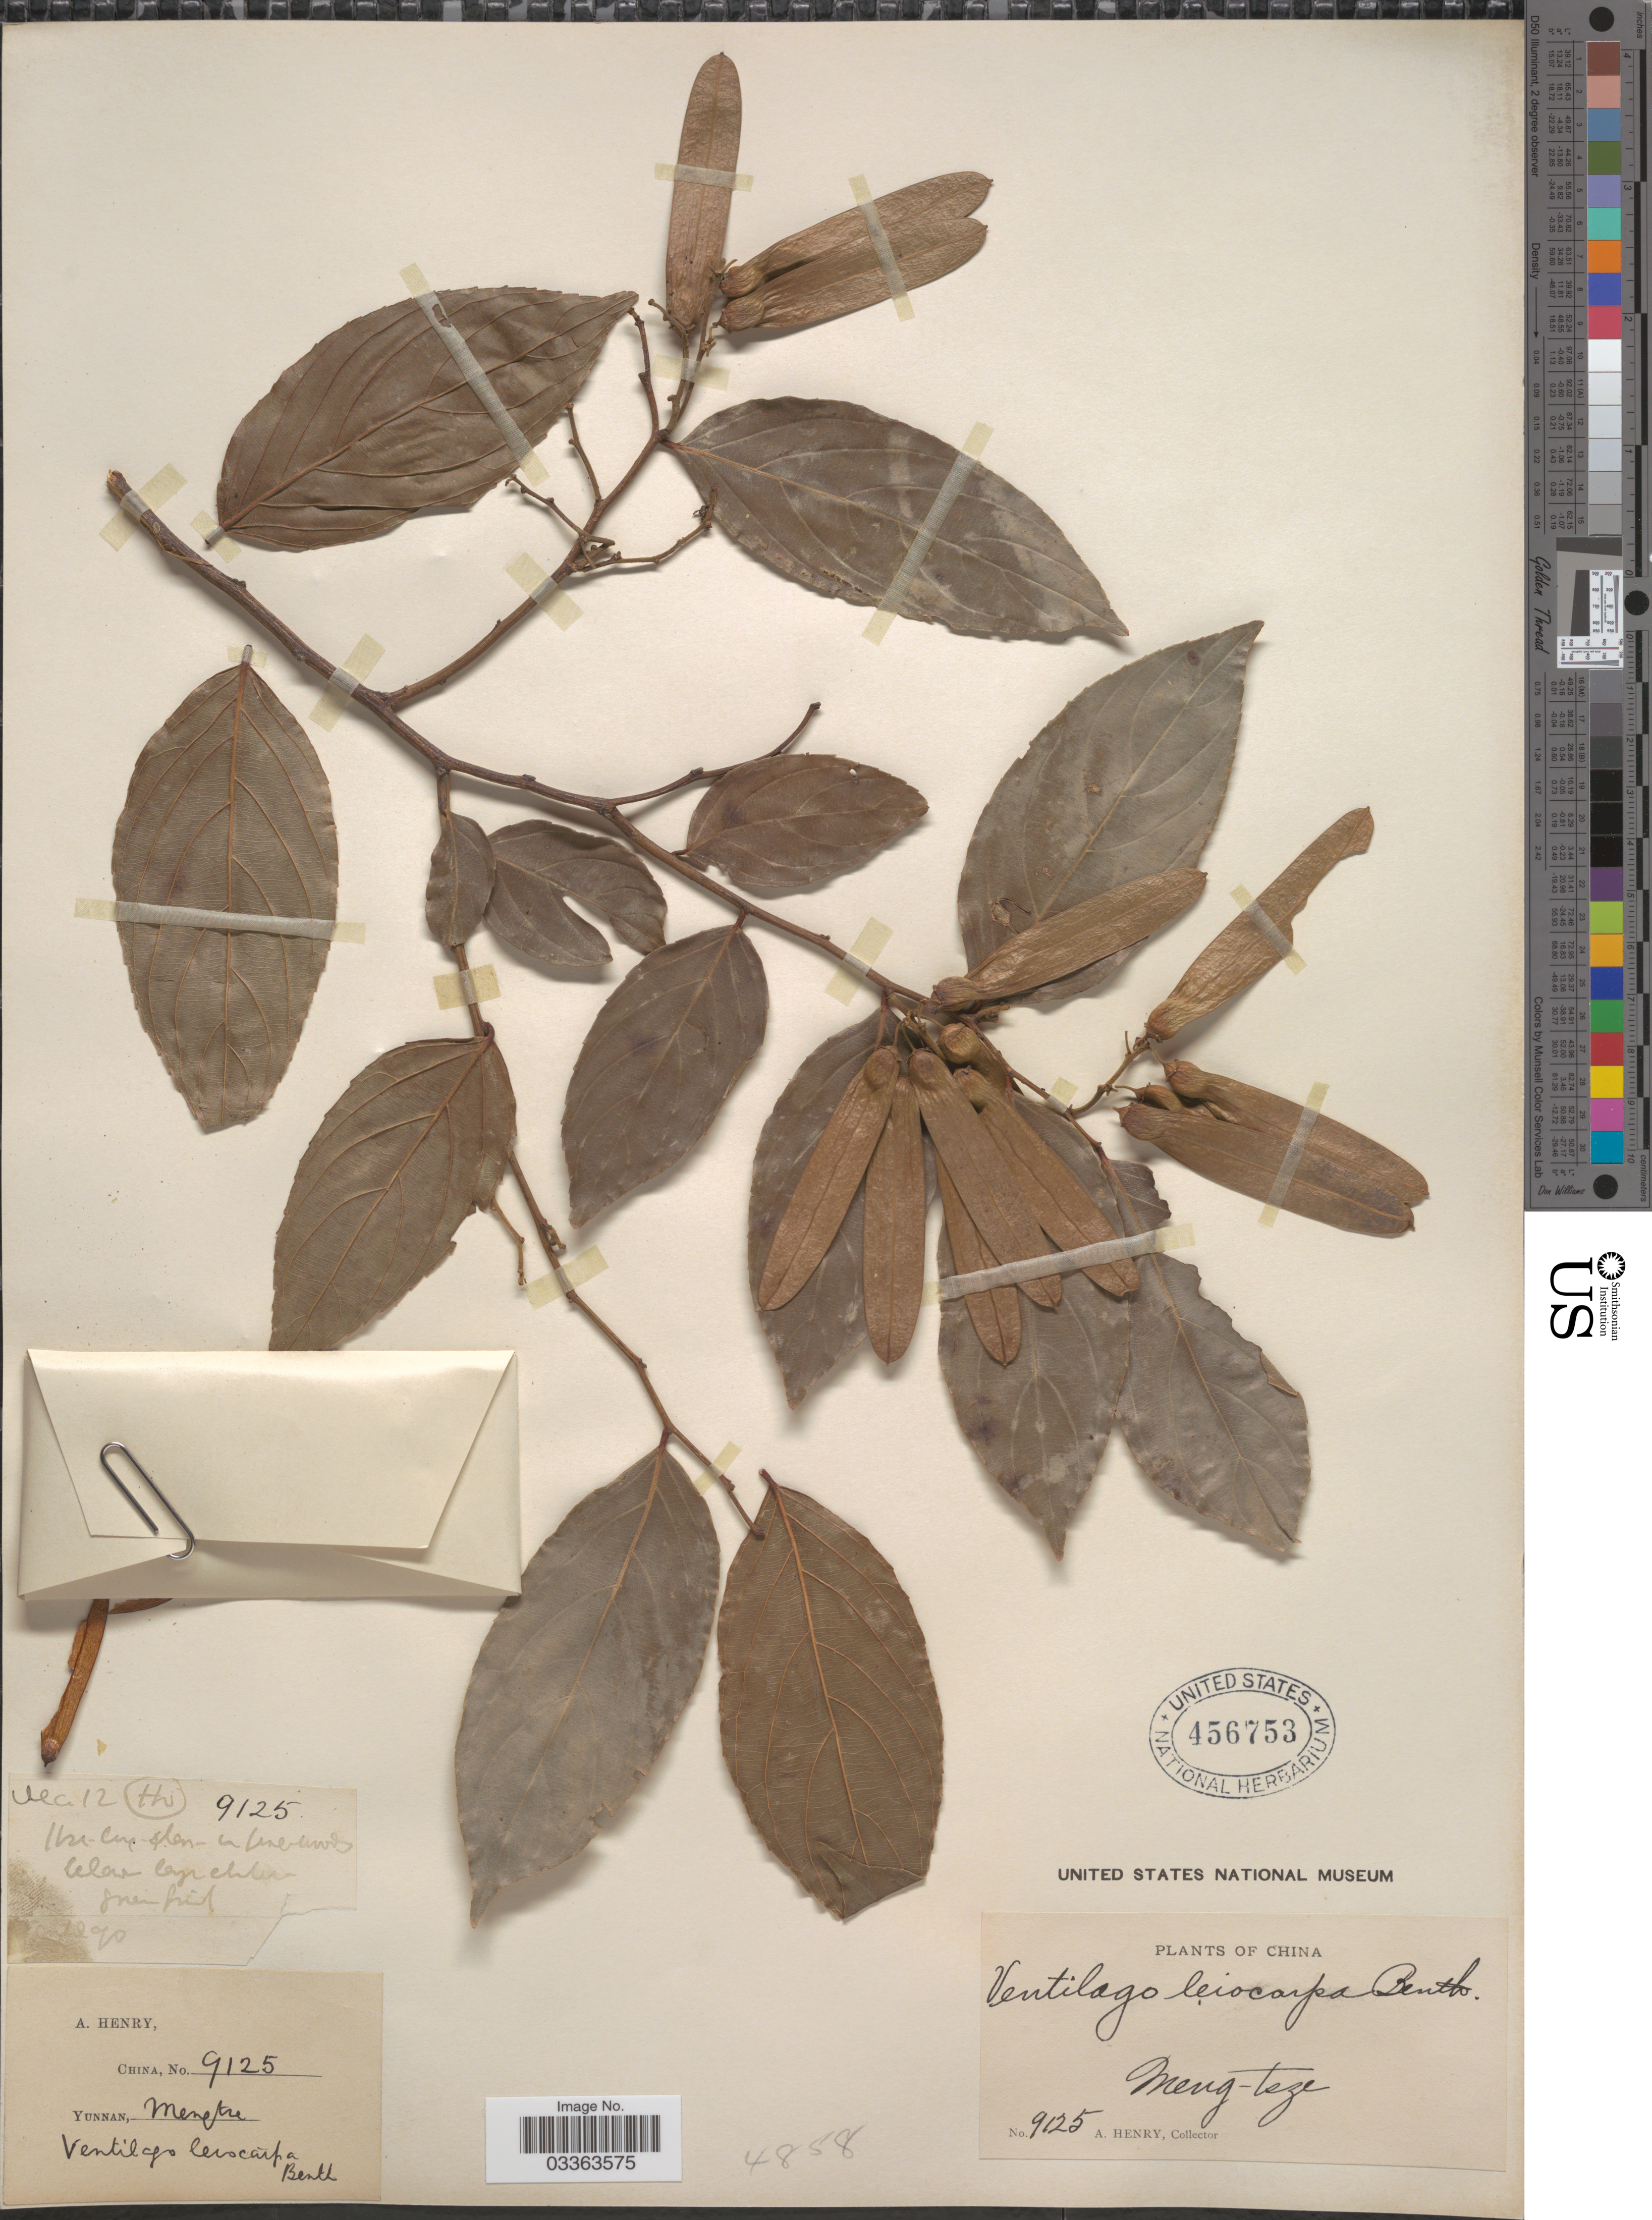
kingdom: Plantae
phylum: Tracheophyta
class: Magnoliopsida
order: Rosales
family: Rhamnaceae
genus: Ventilago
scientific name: Ventilago leiocarpa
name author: Benth.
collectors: A. Henry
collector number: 9125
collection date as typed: Transcribed d/m/y: /12/12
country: China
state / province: Yunnan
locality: Meng-tsze. Hsi ling shan. Ho.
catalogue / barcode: US 456753